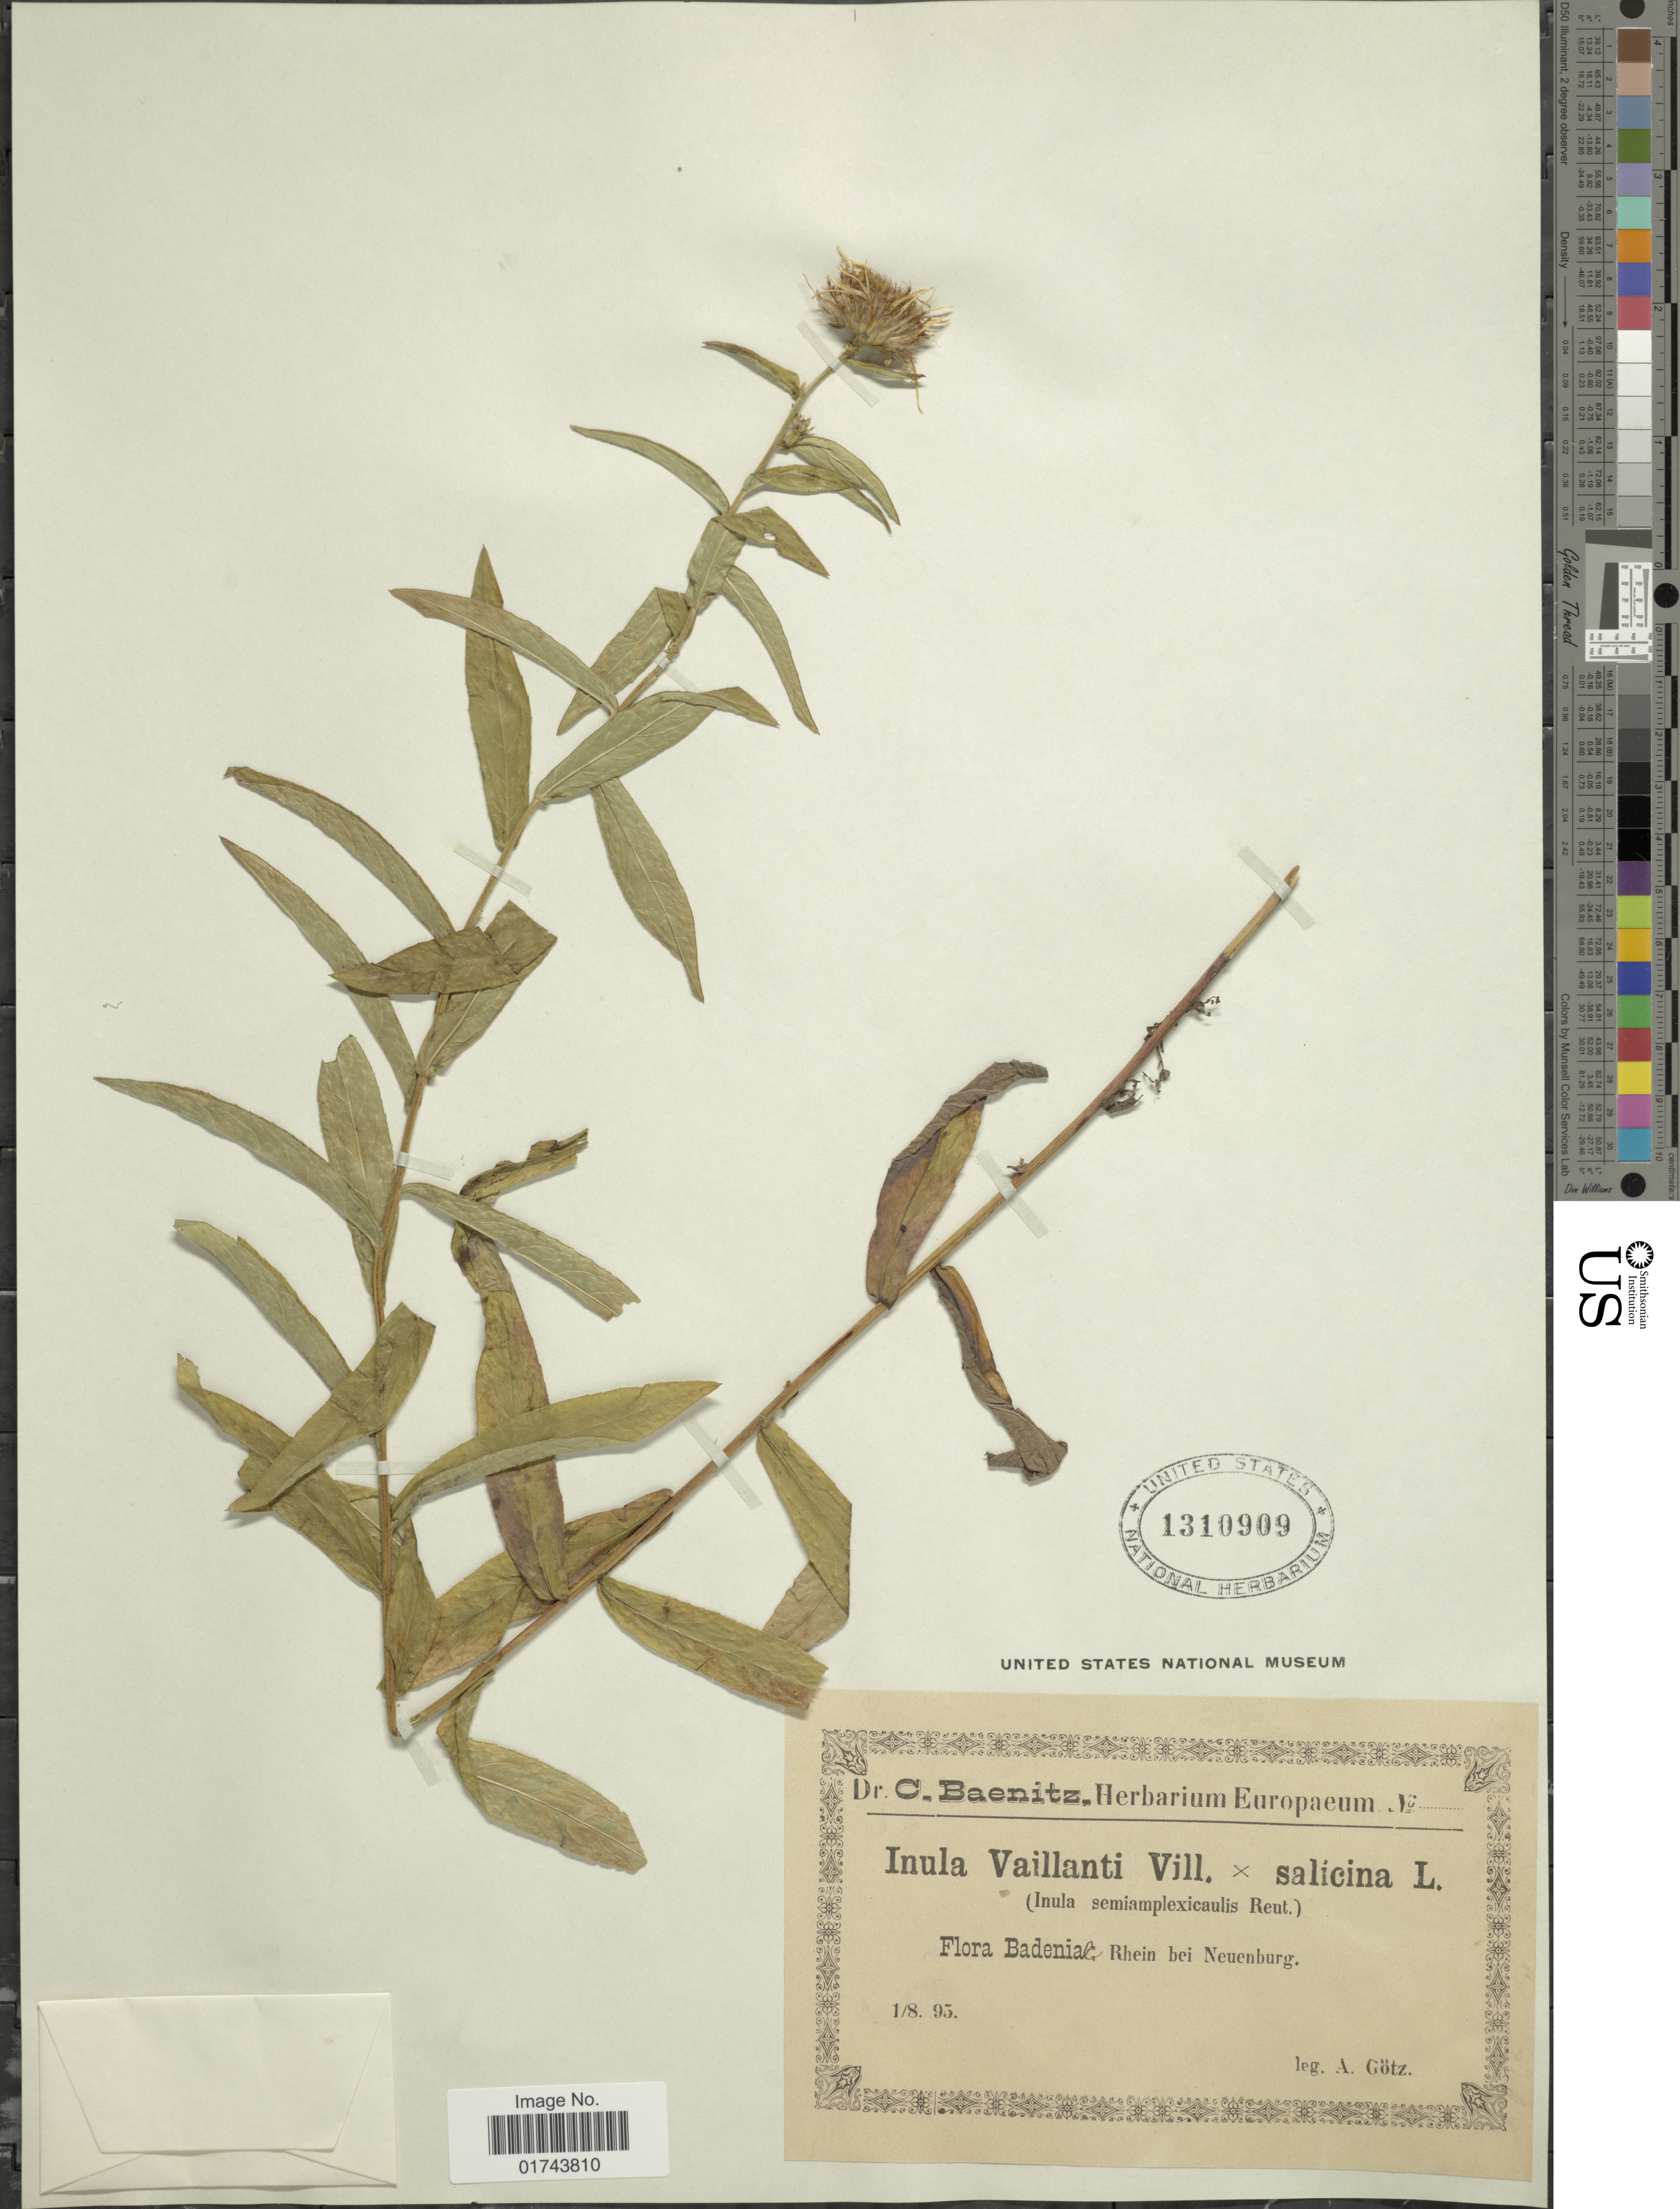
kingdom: Plantae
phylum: Tracheophyta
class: Magnoliopsida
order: Asterales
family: Asteraceae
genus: Inula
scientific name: Inula vaillantii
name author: Vill.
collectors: A. Götz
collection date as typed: Transcribed d/m/y: 1/8/95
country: Germany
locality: Badeniae, Rhein bei Neuenburg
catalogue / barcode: US 1310909